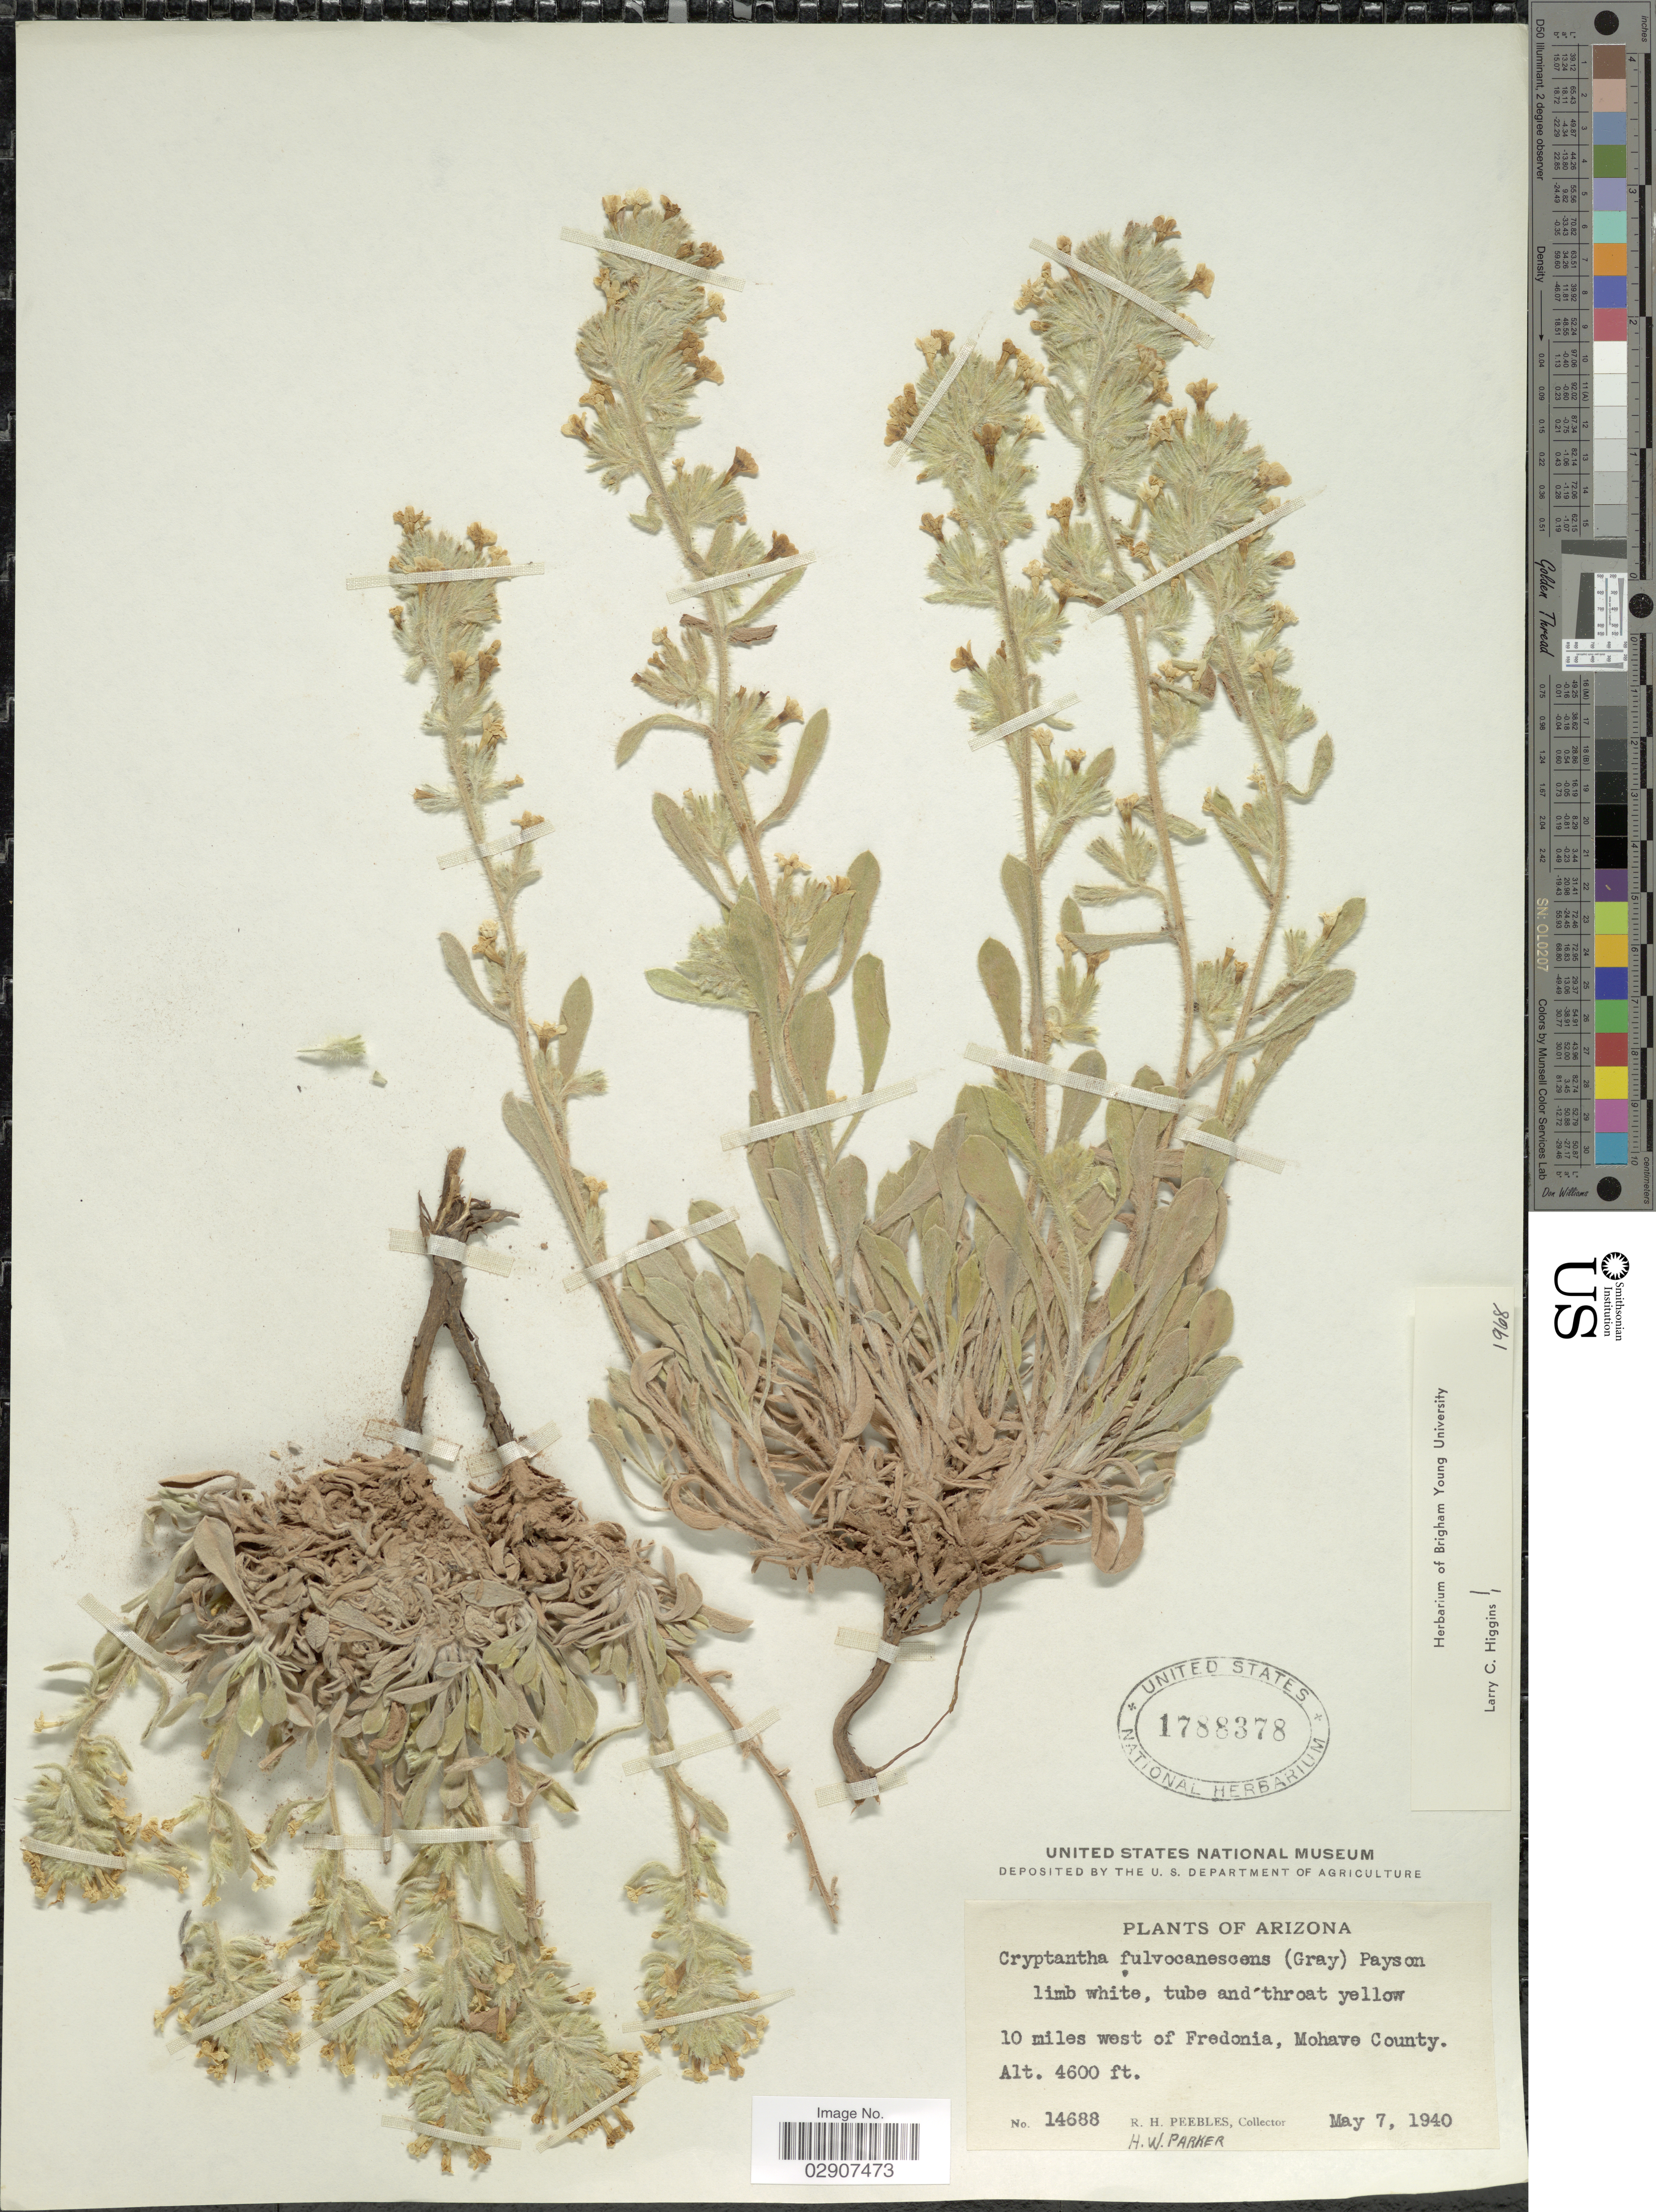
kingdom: Plantae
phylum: Tracheophyta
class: Magnoliopsida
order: Boraginales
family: Boraginaceae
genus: Cryptantha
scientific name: Cryptantha fulvocanescens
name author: (S. Watson) Payson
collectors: R. H. Peebles & H. W. Parker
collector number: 14688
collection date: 1940-05-07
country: United States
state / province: Arizona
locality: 10 miles west of Fredonia, Mohave County.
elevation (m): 1402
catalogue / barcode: US 1788378